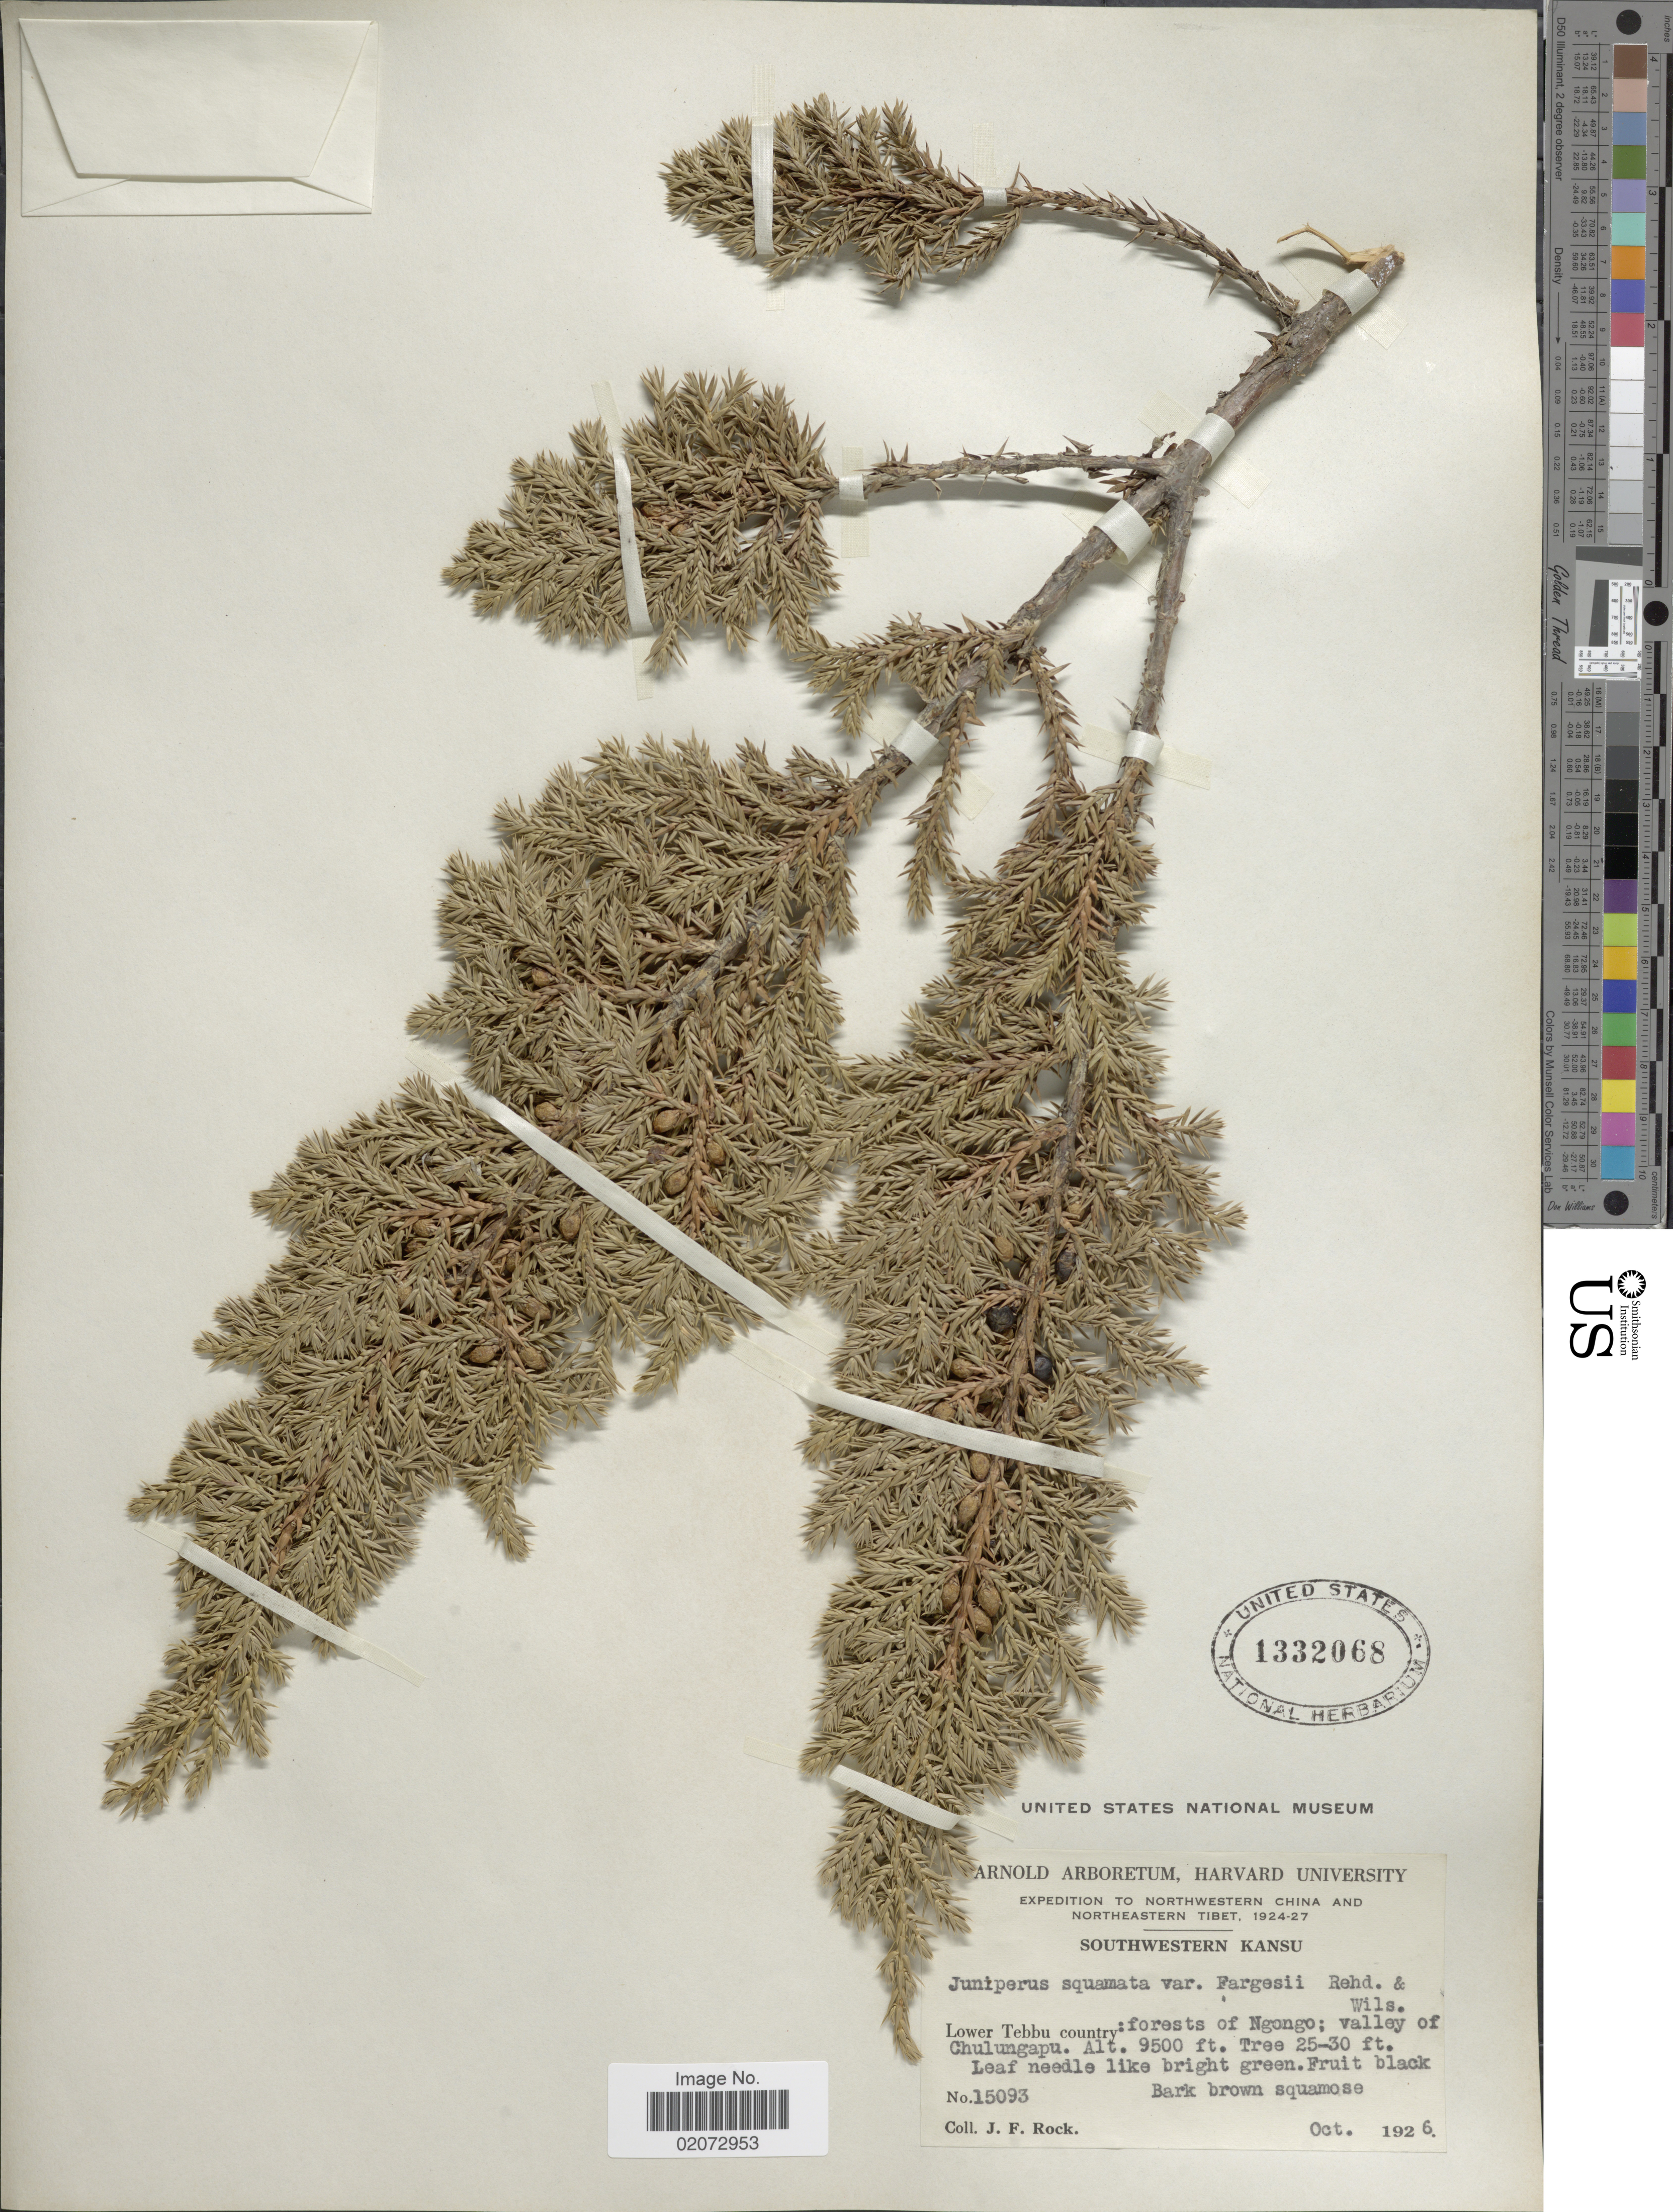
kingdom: Plantae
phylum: Tracheophyta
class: Pinopsida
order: Pinales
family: Cupressaceae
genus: Juniperus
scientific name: Juniperus squamata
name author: Buch.-Ham. ex D. Don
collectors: J. Rock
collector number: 15093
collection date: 1926-10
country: China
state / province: Gansu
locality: Southwestern Kansu, Lower Tebbu country: forests of Ngongo; valley of Chulungapu.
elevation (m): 2896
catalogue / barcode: US 1332068